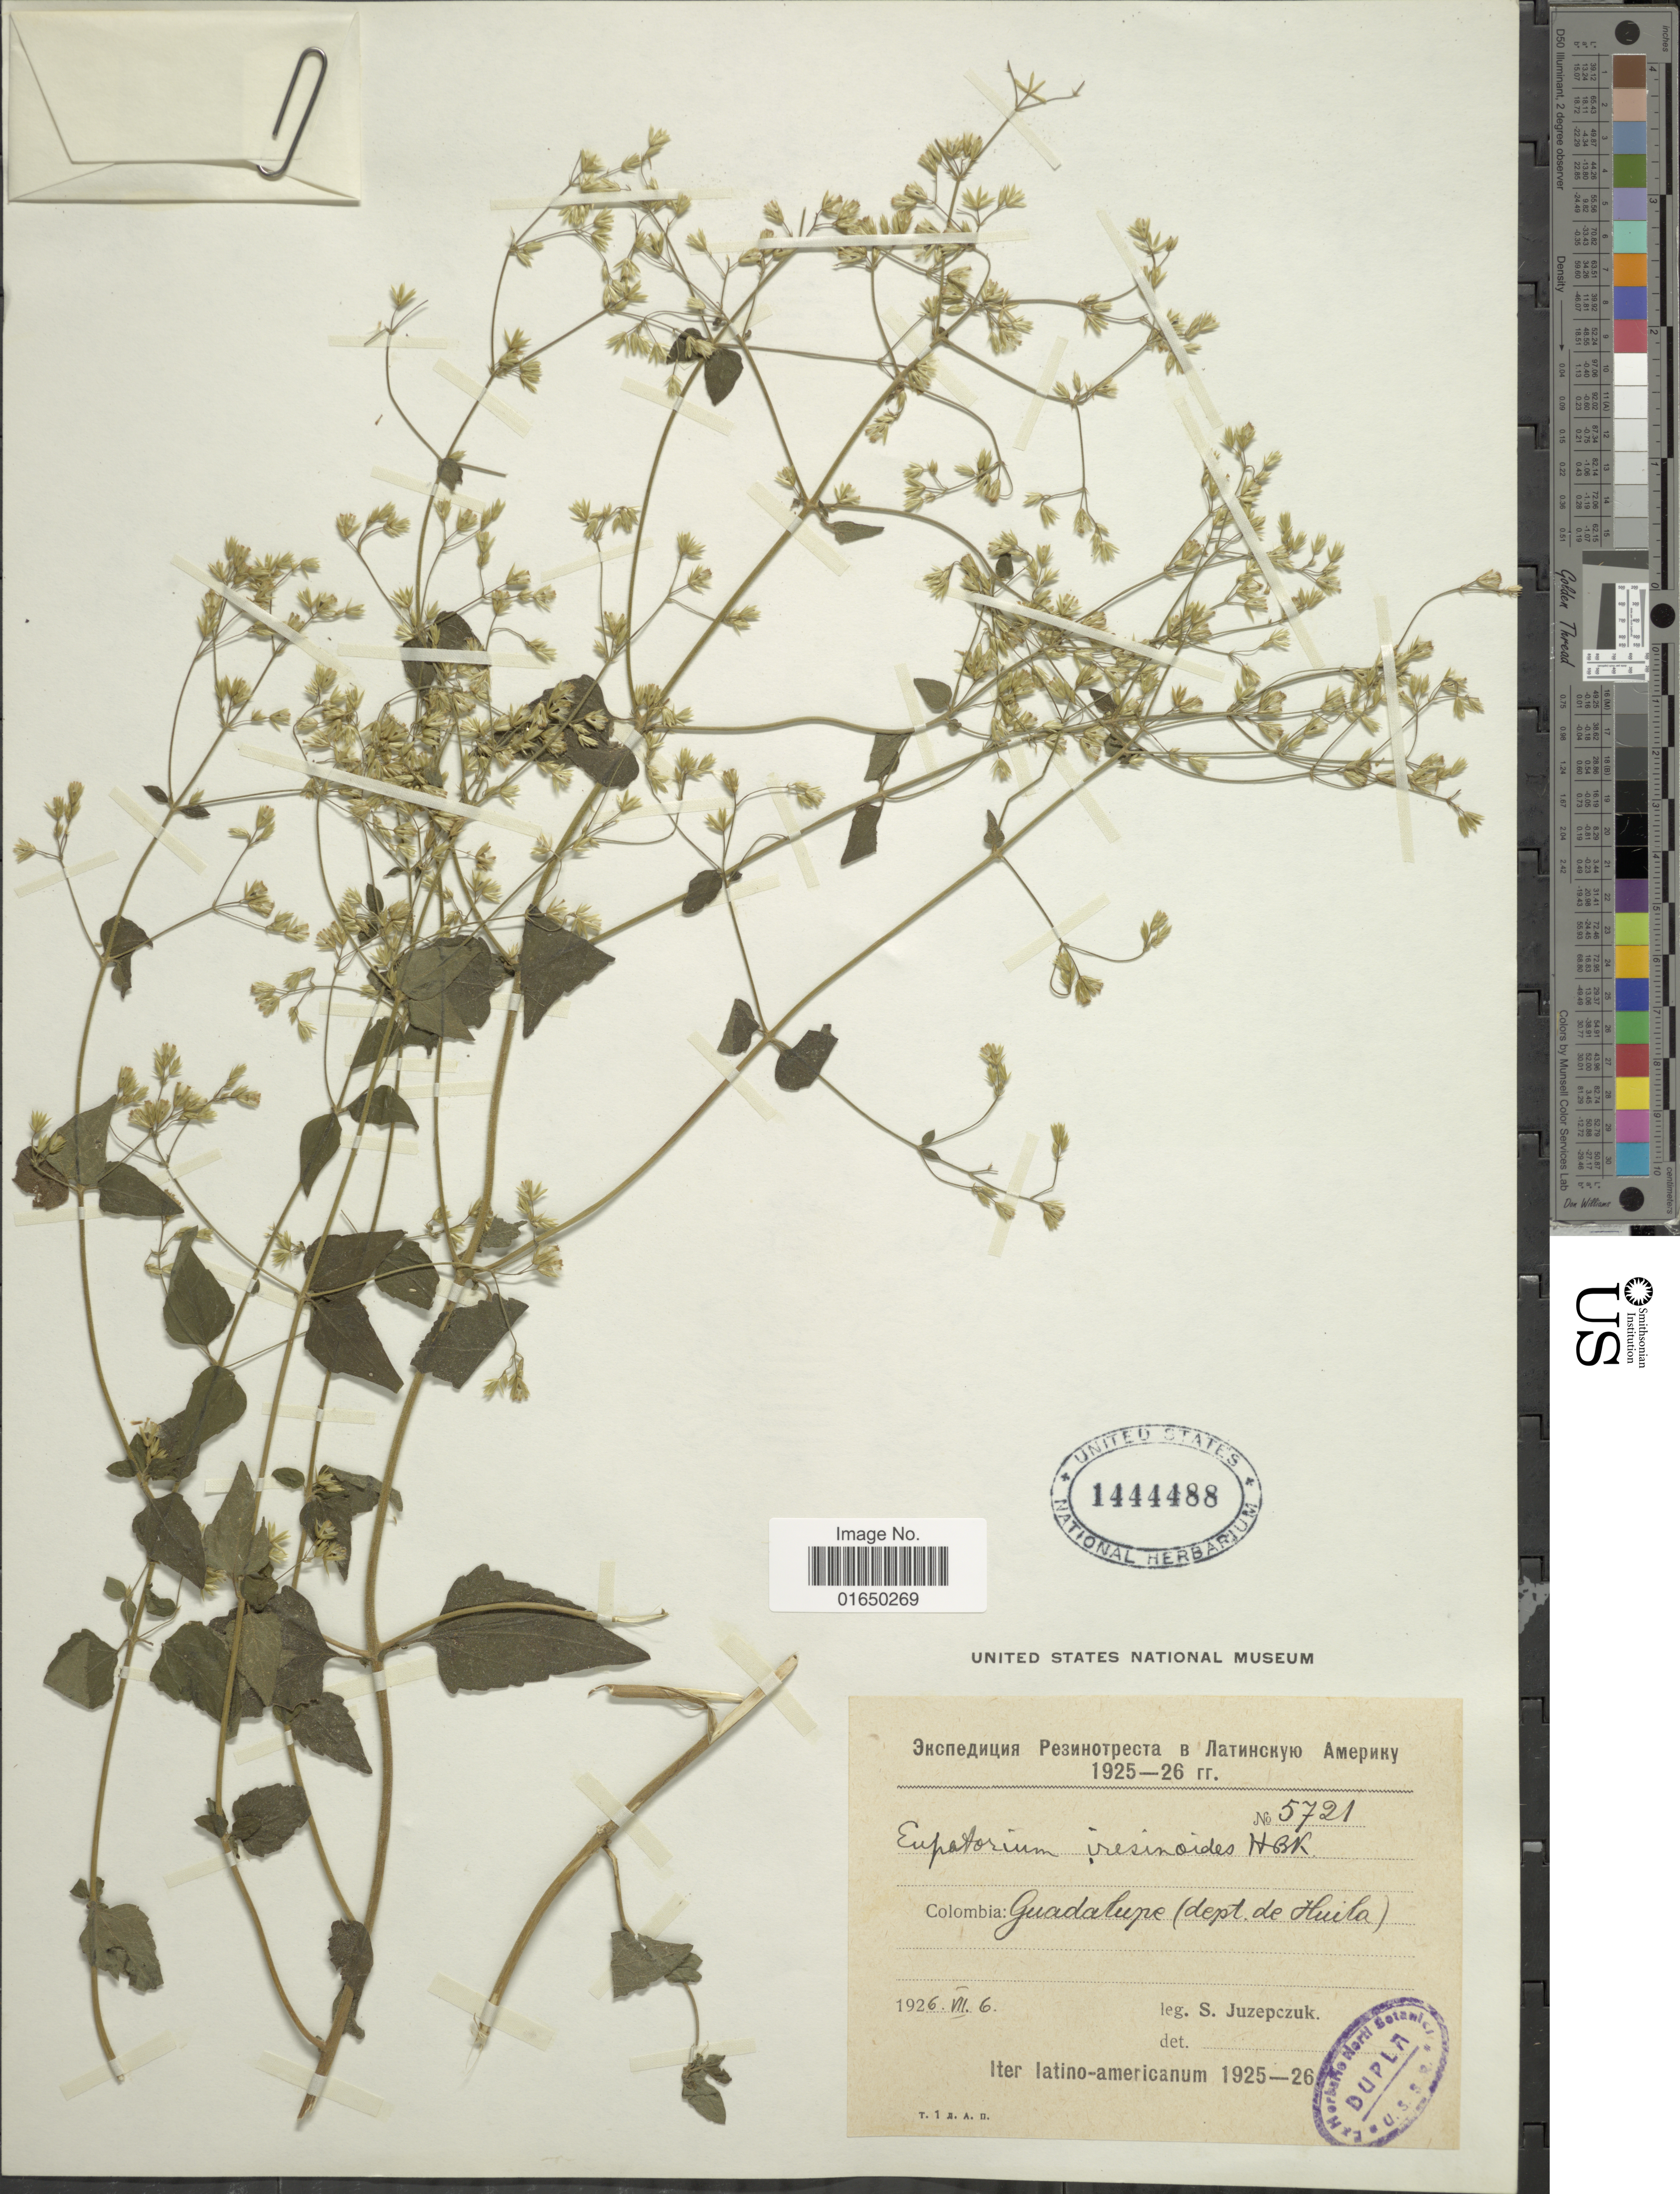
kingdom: Plantae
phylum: Tracheophyta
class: Magnoliopsida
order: Asterales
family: Asteraceae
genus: Condylidium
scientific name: Condylidium iresinoides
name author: (Kunth) R.M. King & H. Rob.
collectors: S. V. Juzepczuk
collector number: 5721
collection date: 1926-07-06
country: Colombia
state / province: Huila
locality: Guadalupe (dept. de Huila)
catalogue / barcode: US 1444488